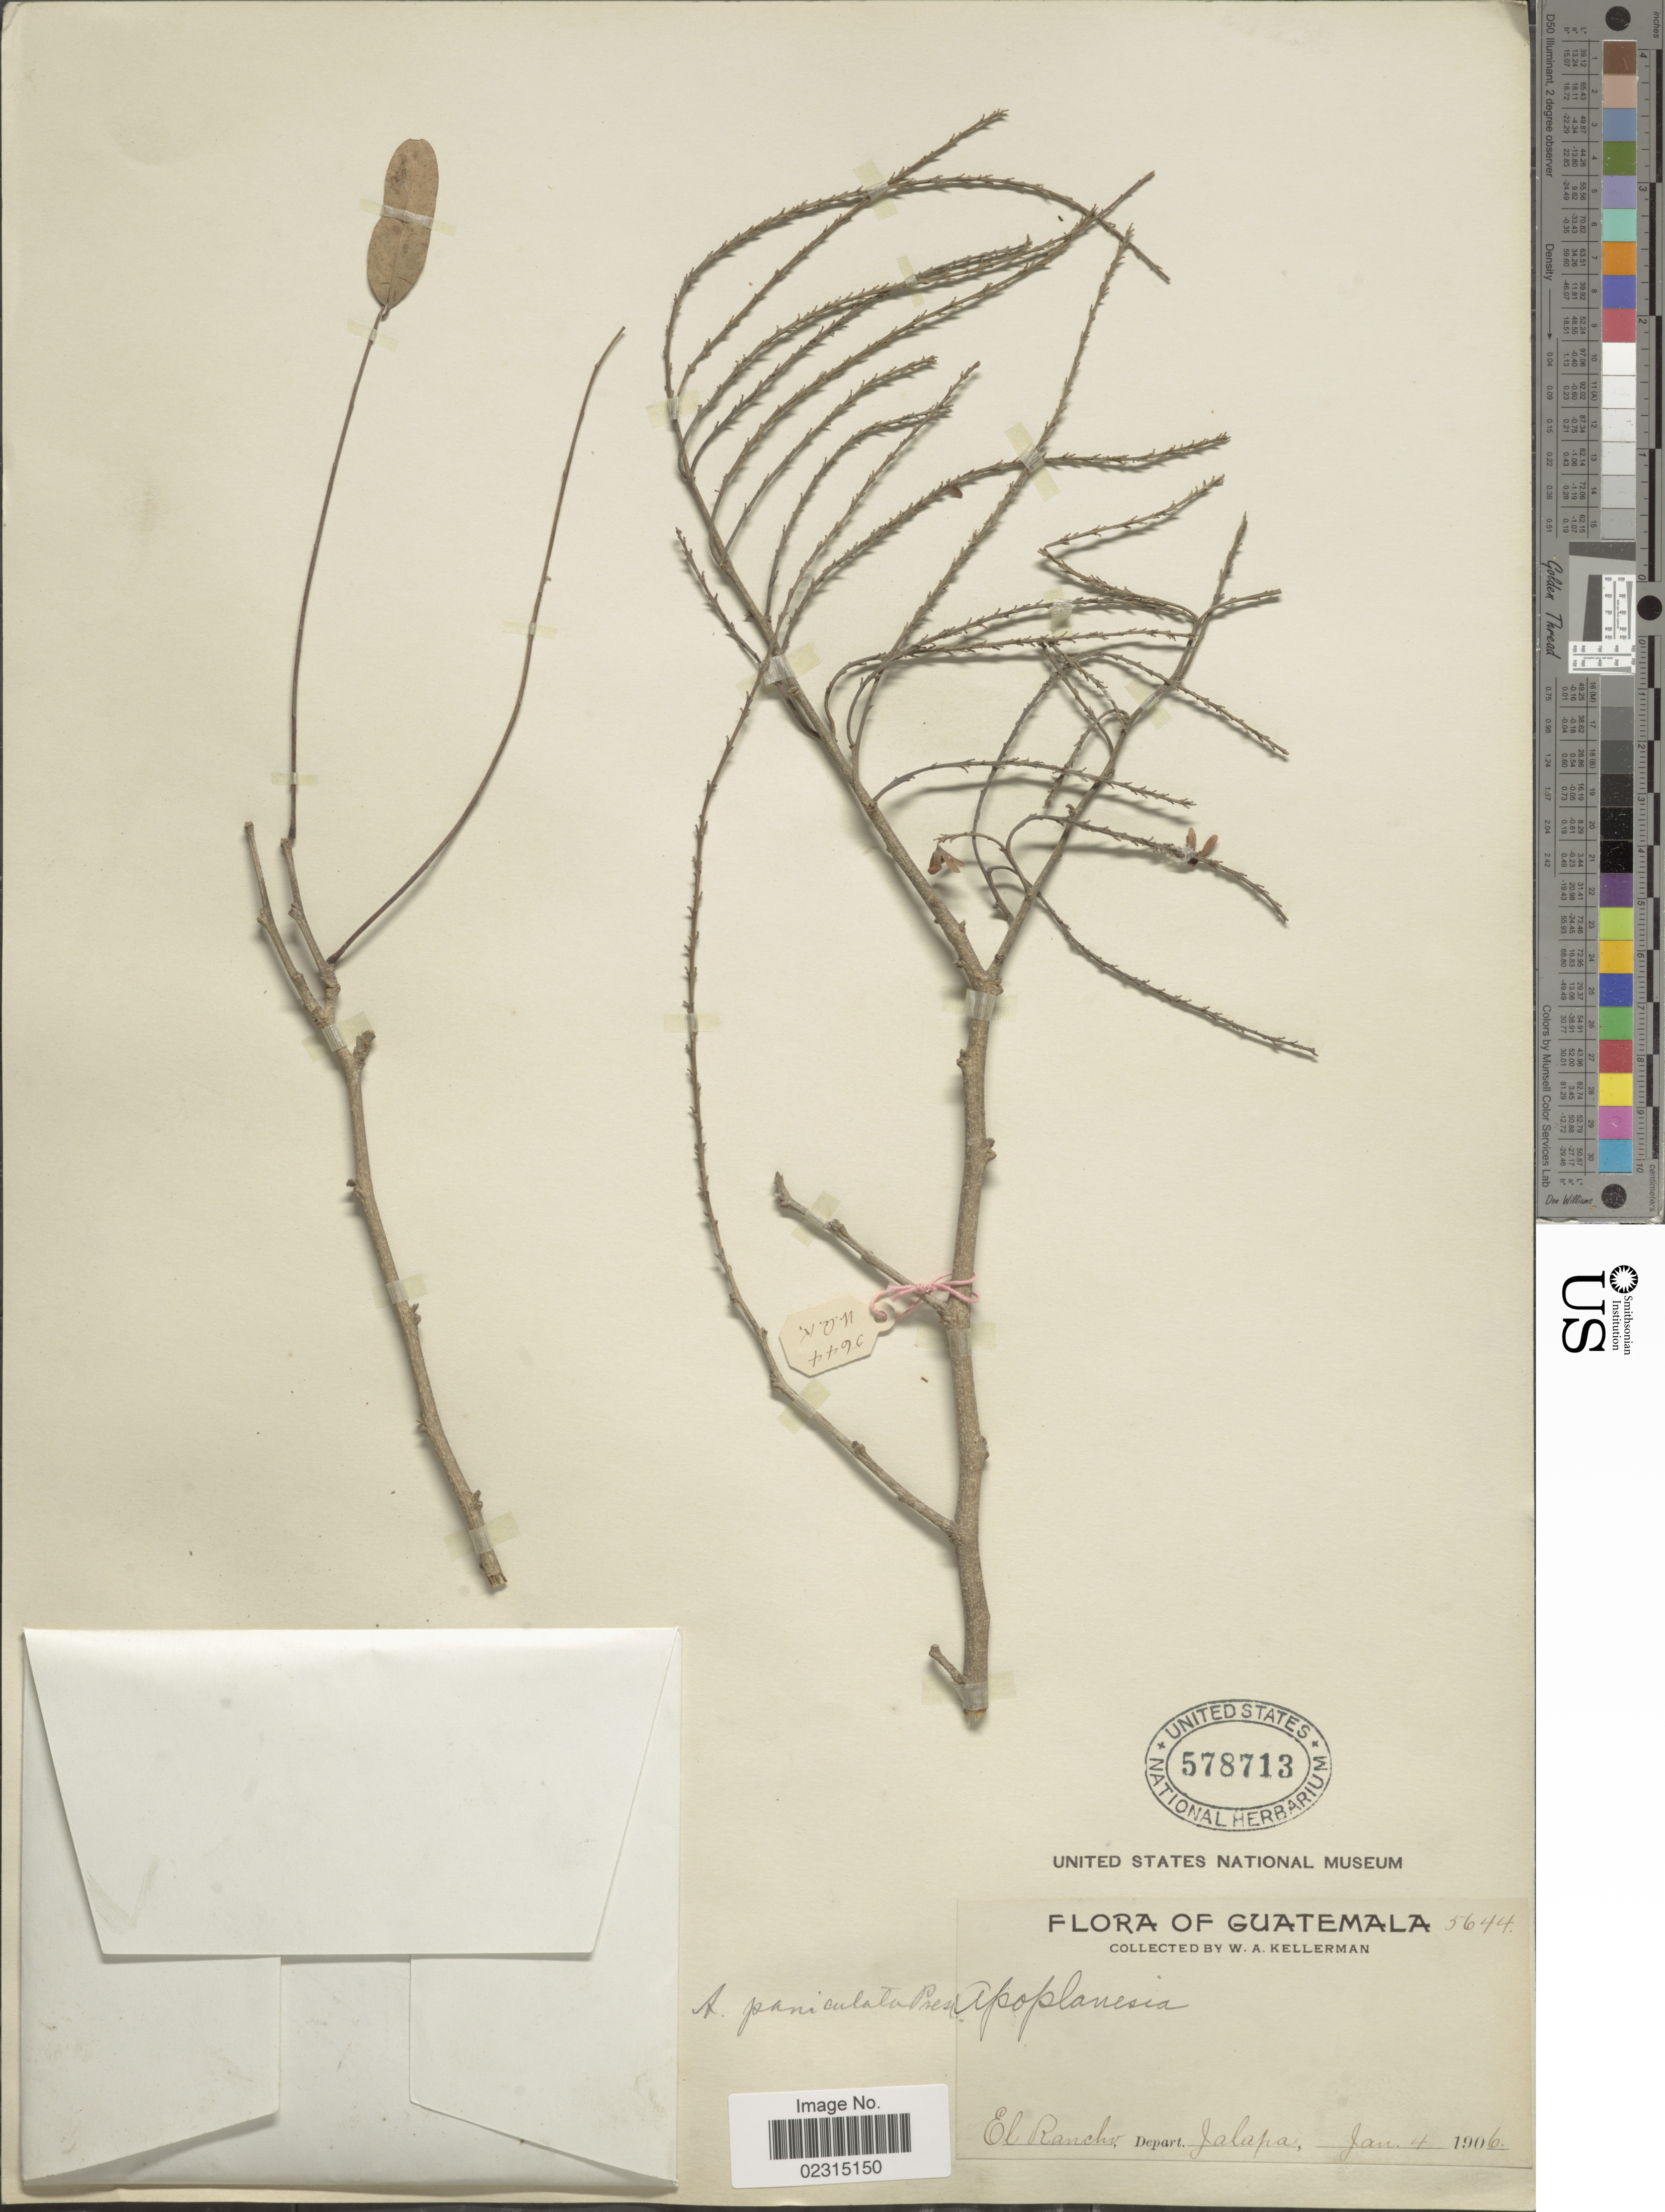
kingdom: Plantae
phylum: Tracheophyta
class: Magnoliopsida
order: Fabales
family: Fabaceae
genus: Apoplanesia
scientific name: Apoplanesia paniculata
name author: C. Presl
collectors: W. Kellerman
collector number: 5644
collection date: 1906-01-04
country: Guatemala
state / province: Jalapa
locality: El Rancho, Depart Jalapa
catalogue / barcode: US 578713